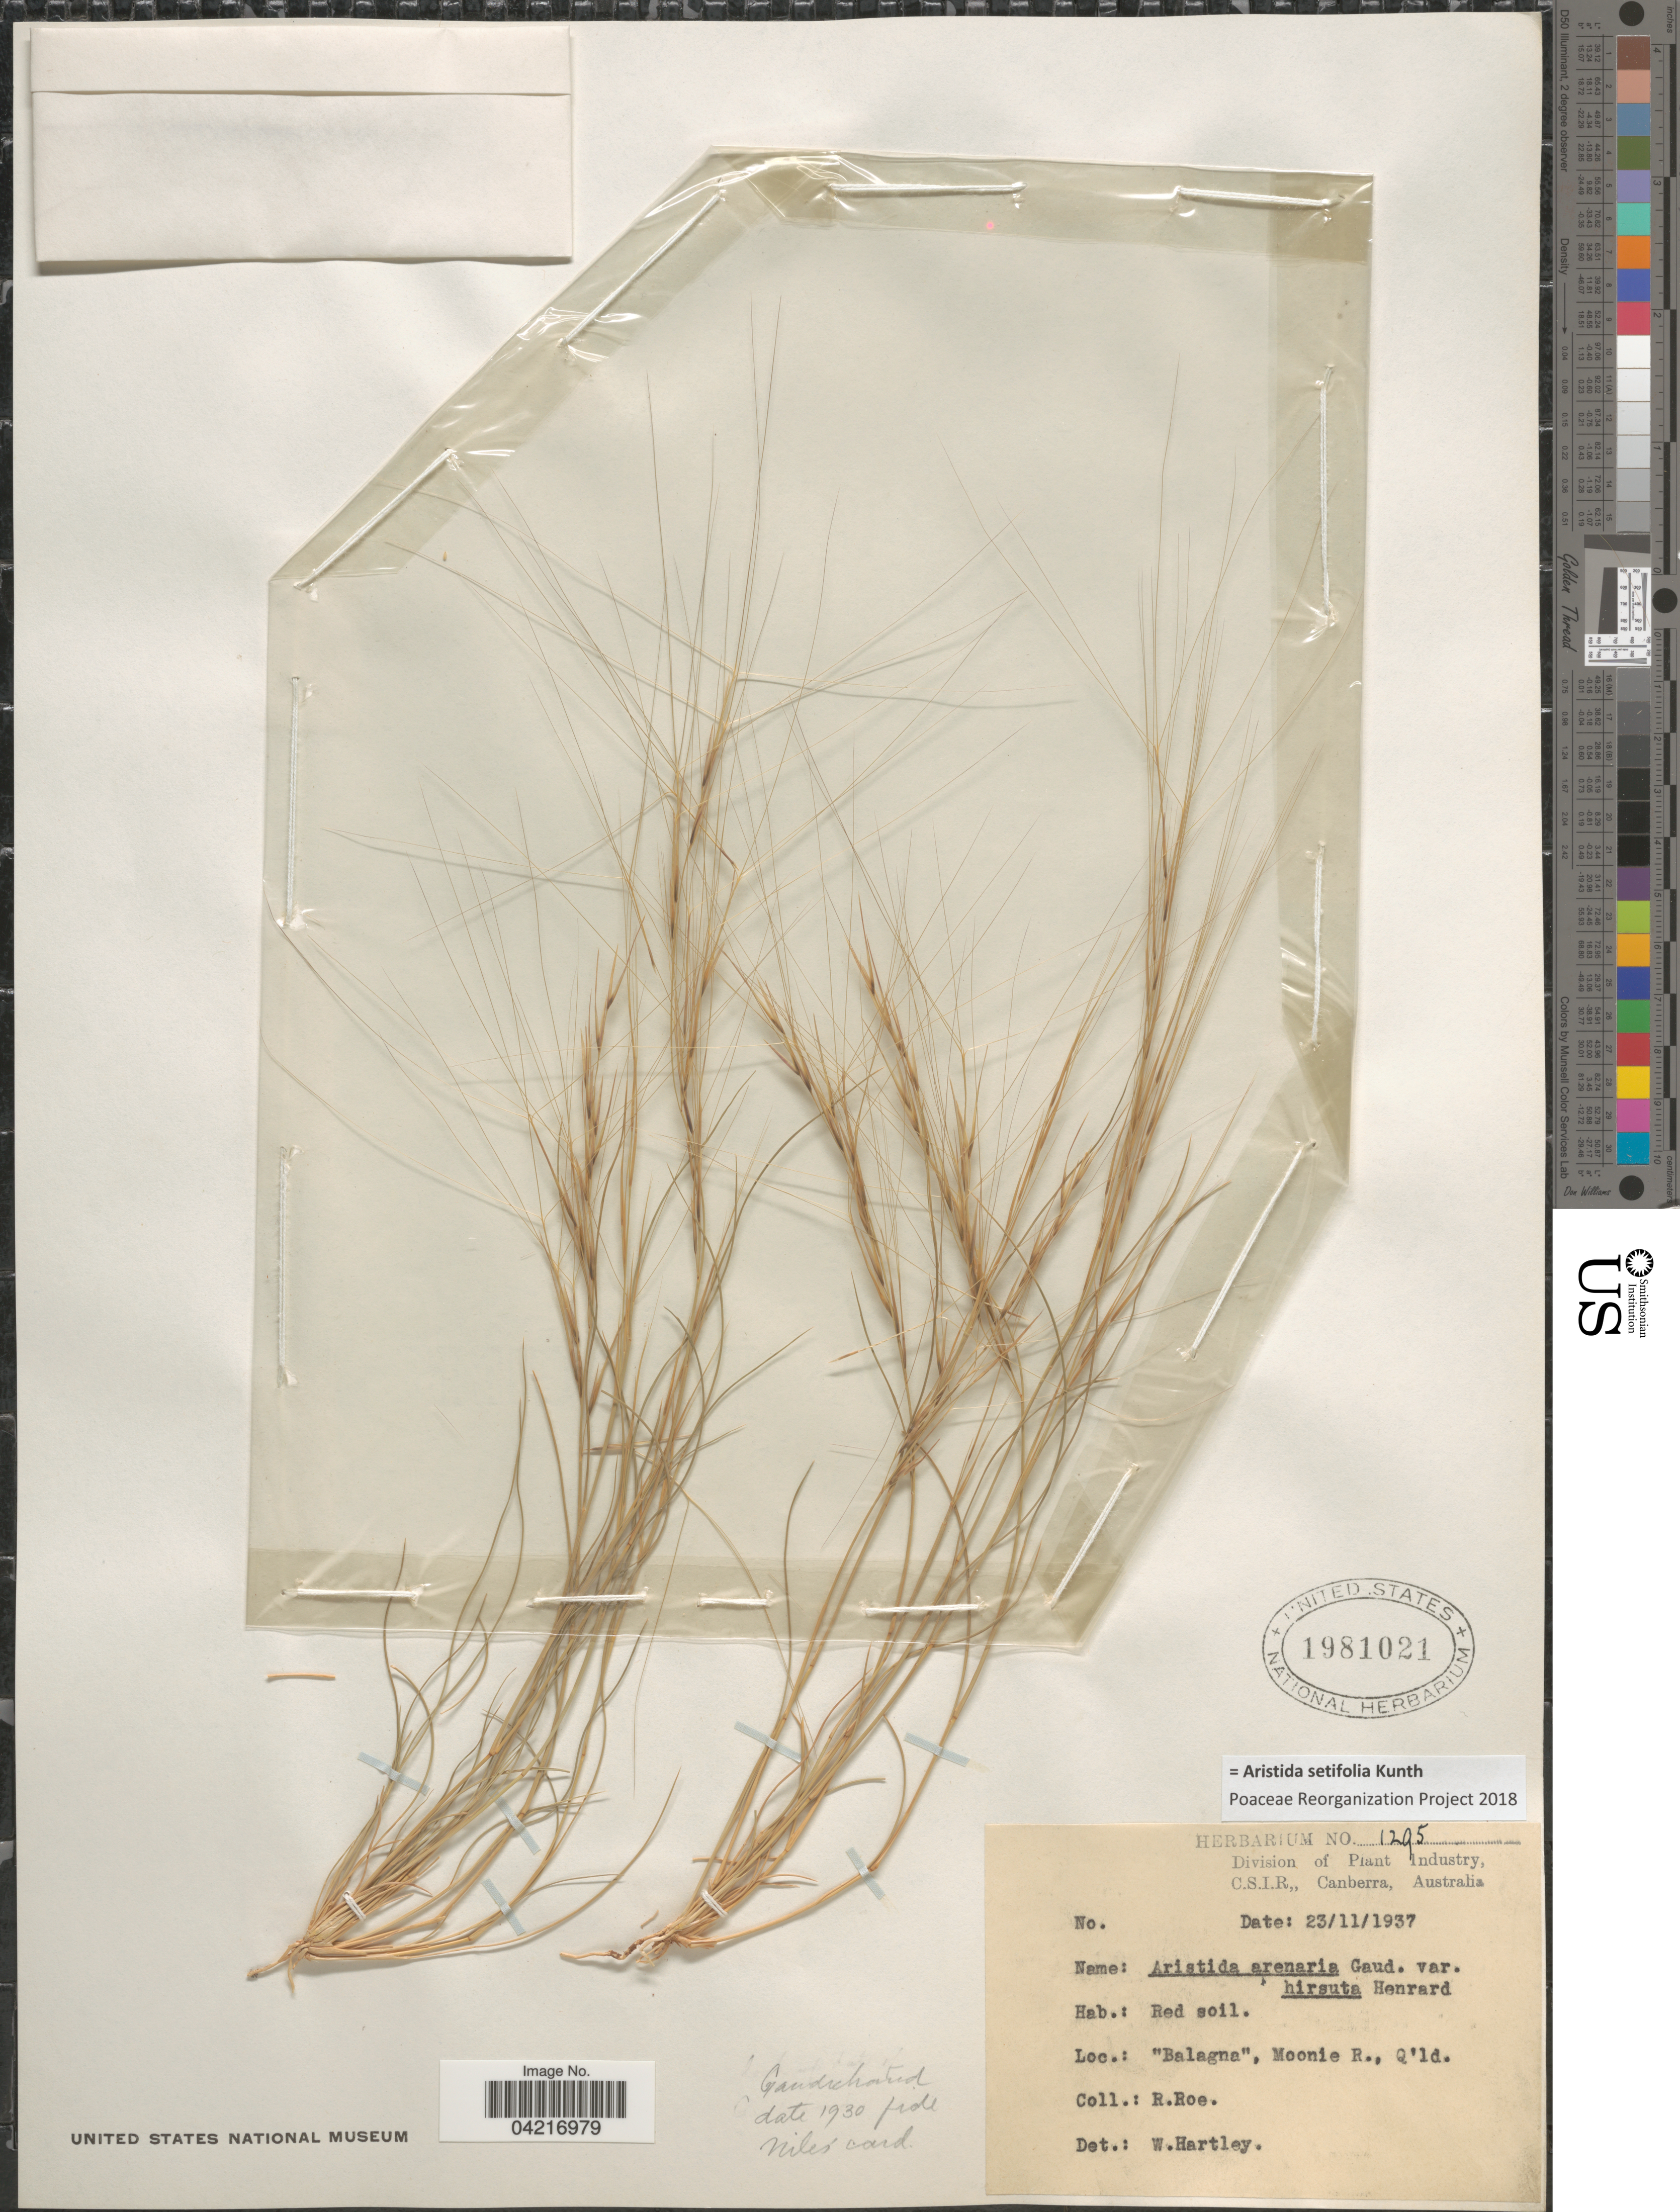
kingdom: Plantae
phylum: Tracheophyta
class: Liliopsida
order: Poales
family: Poaceae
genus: Aristida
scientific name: Aristida setifolia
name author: Kunth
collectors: R. Roe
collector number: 1295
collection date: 1937-11-23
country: Australia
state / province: Queensland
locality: Balagna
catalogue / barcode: US 1981021